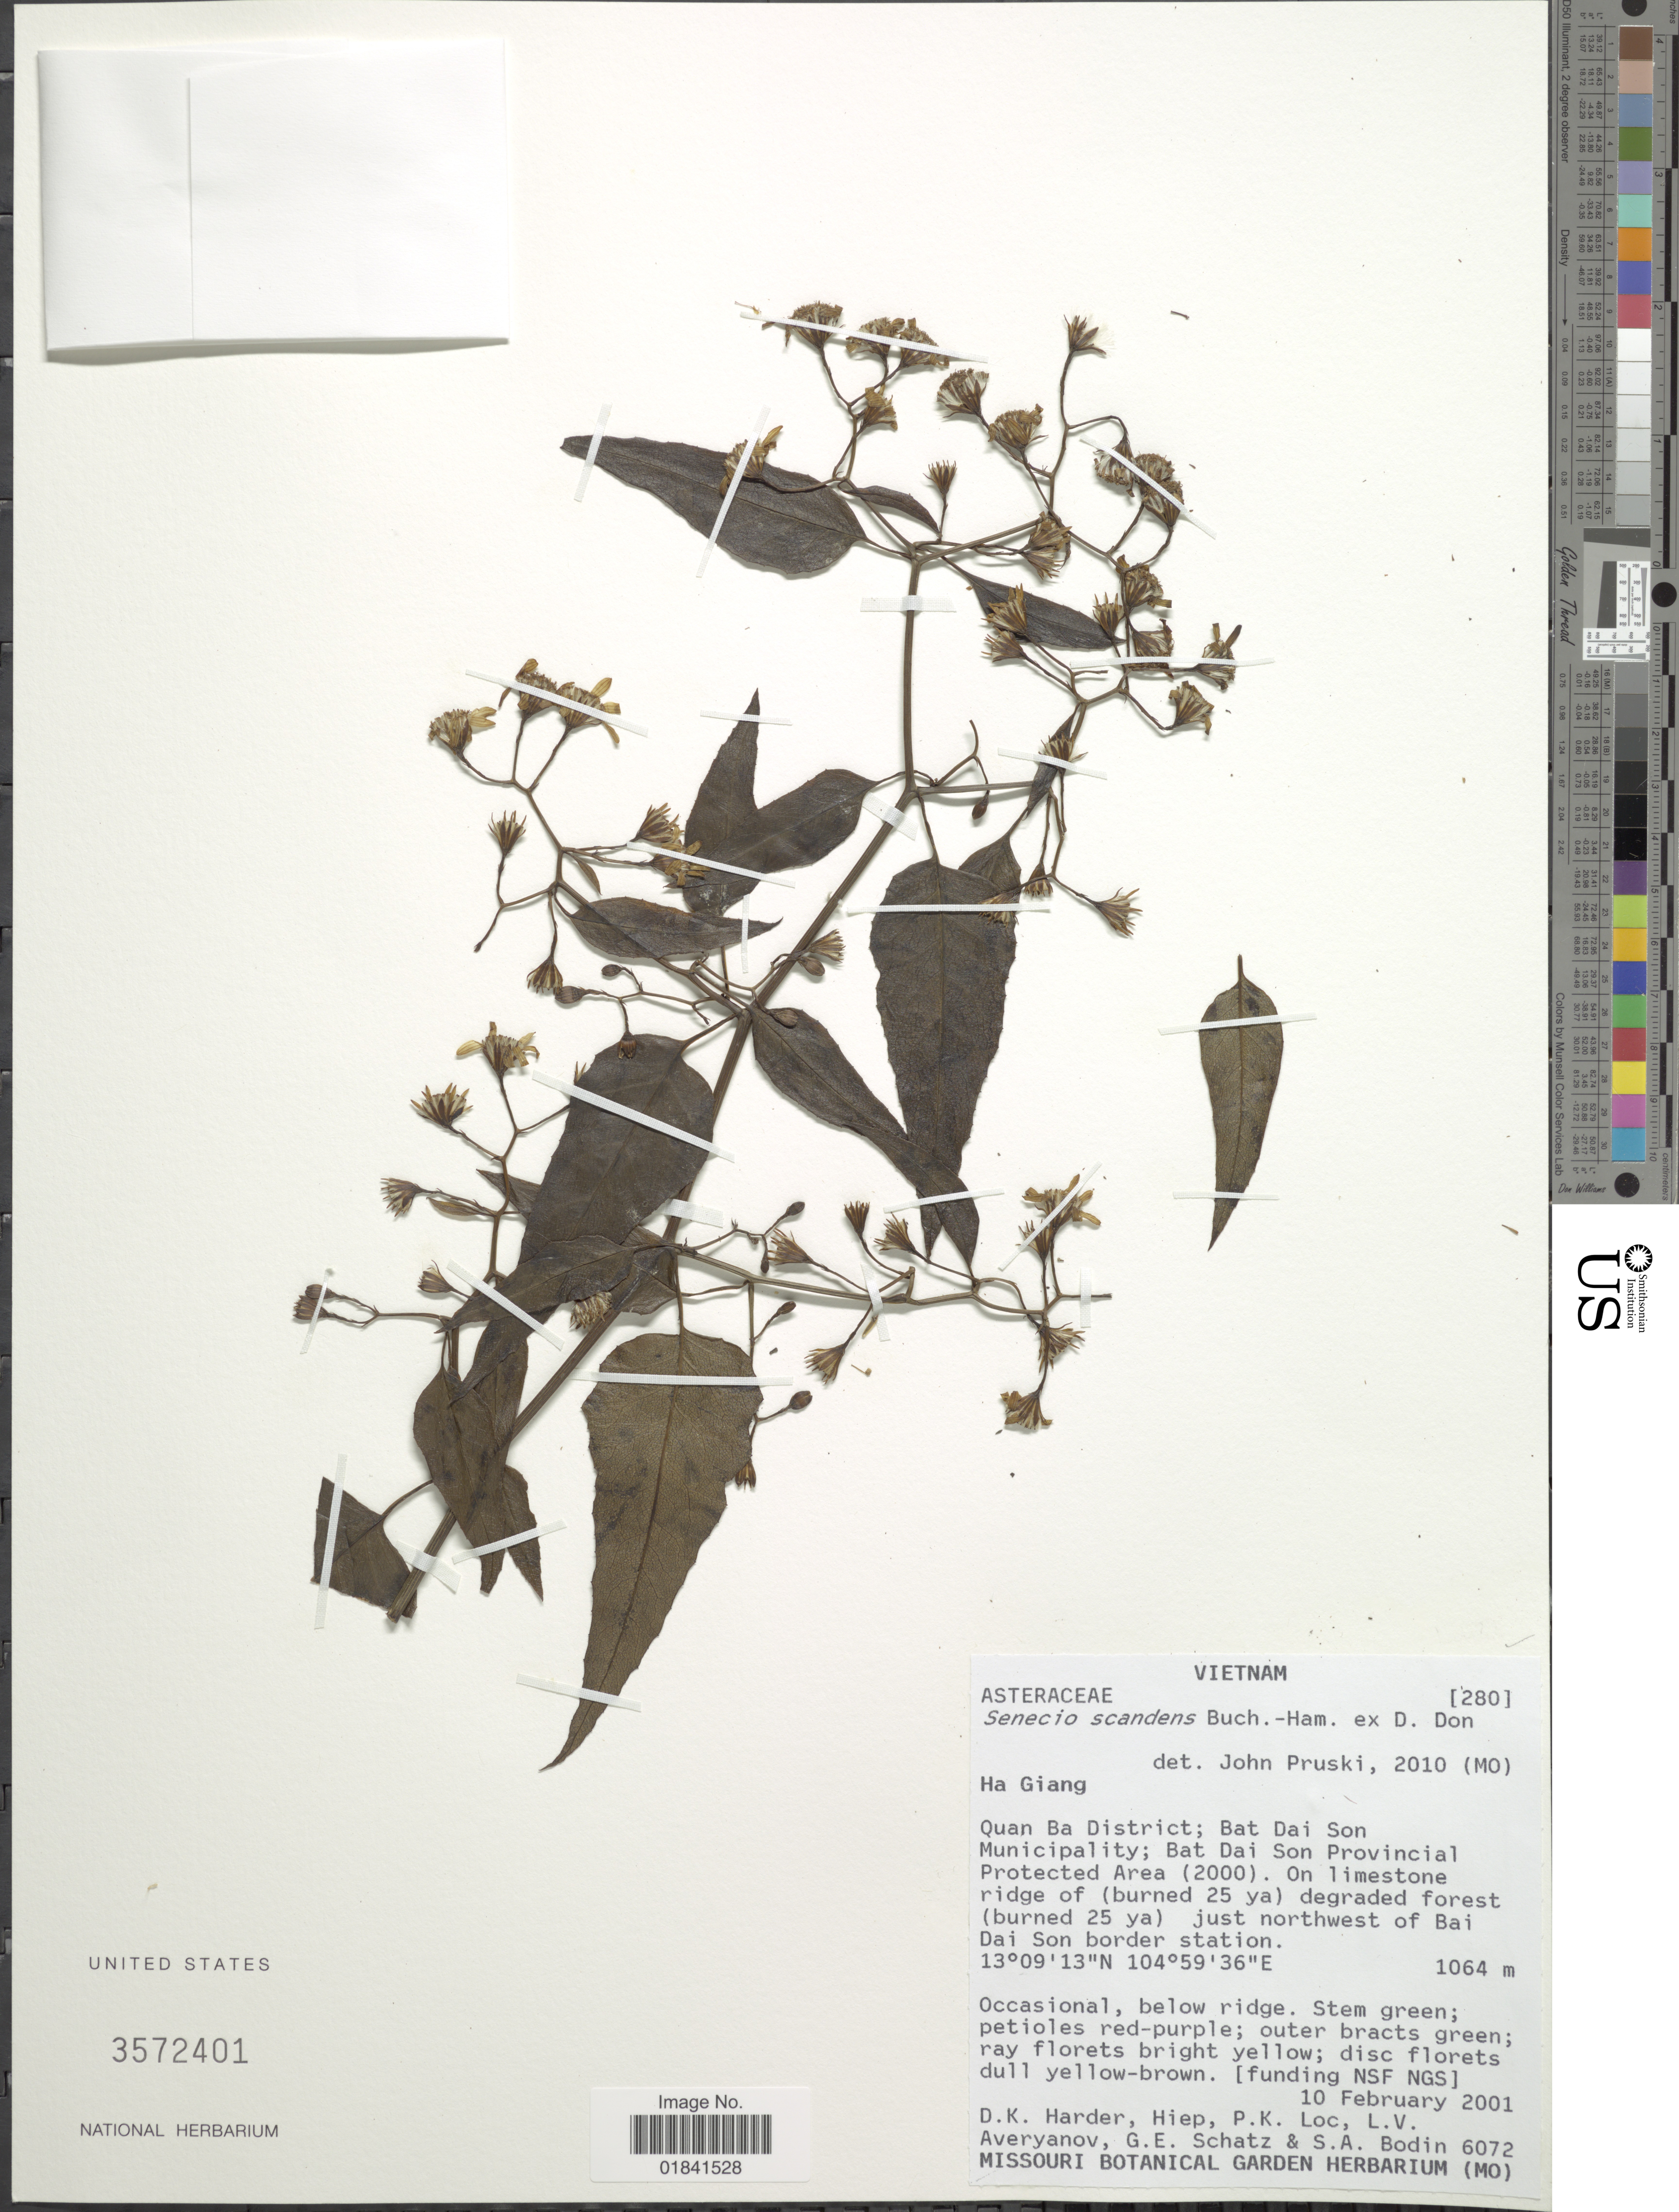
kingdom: Plantae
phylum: Tracheophyta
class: Magnoliopsida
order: Asterales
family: Asteraceae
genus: Senecio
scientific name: Senecio scandens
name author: Buch.-Ham. ex D. Don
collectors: D. Harder, N. T. Hiep, P. K. Lôc, L. Averyanov & et al.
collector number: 6072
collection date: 2001-02-10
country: Vietnam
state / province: Ha Giang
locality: Quan Ba District; Bat Dai Son Municipality; Bat Dai Son Provincial Protected Area (2000). On limestone ridge of (burned 25 ya) degraded forest (burned 25 ya) just northwest of Bai Dai Son border station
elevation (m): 1064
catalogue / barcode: US 3572401